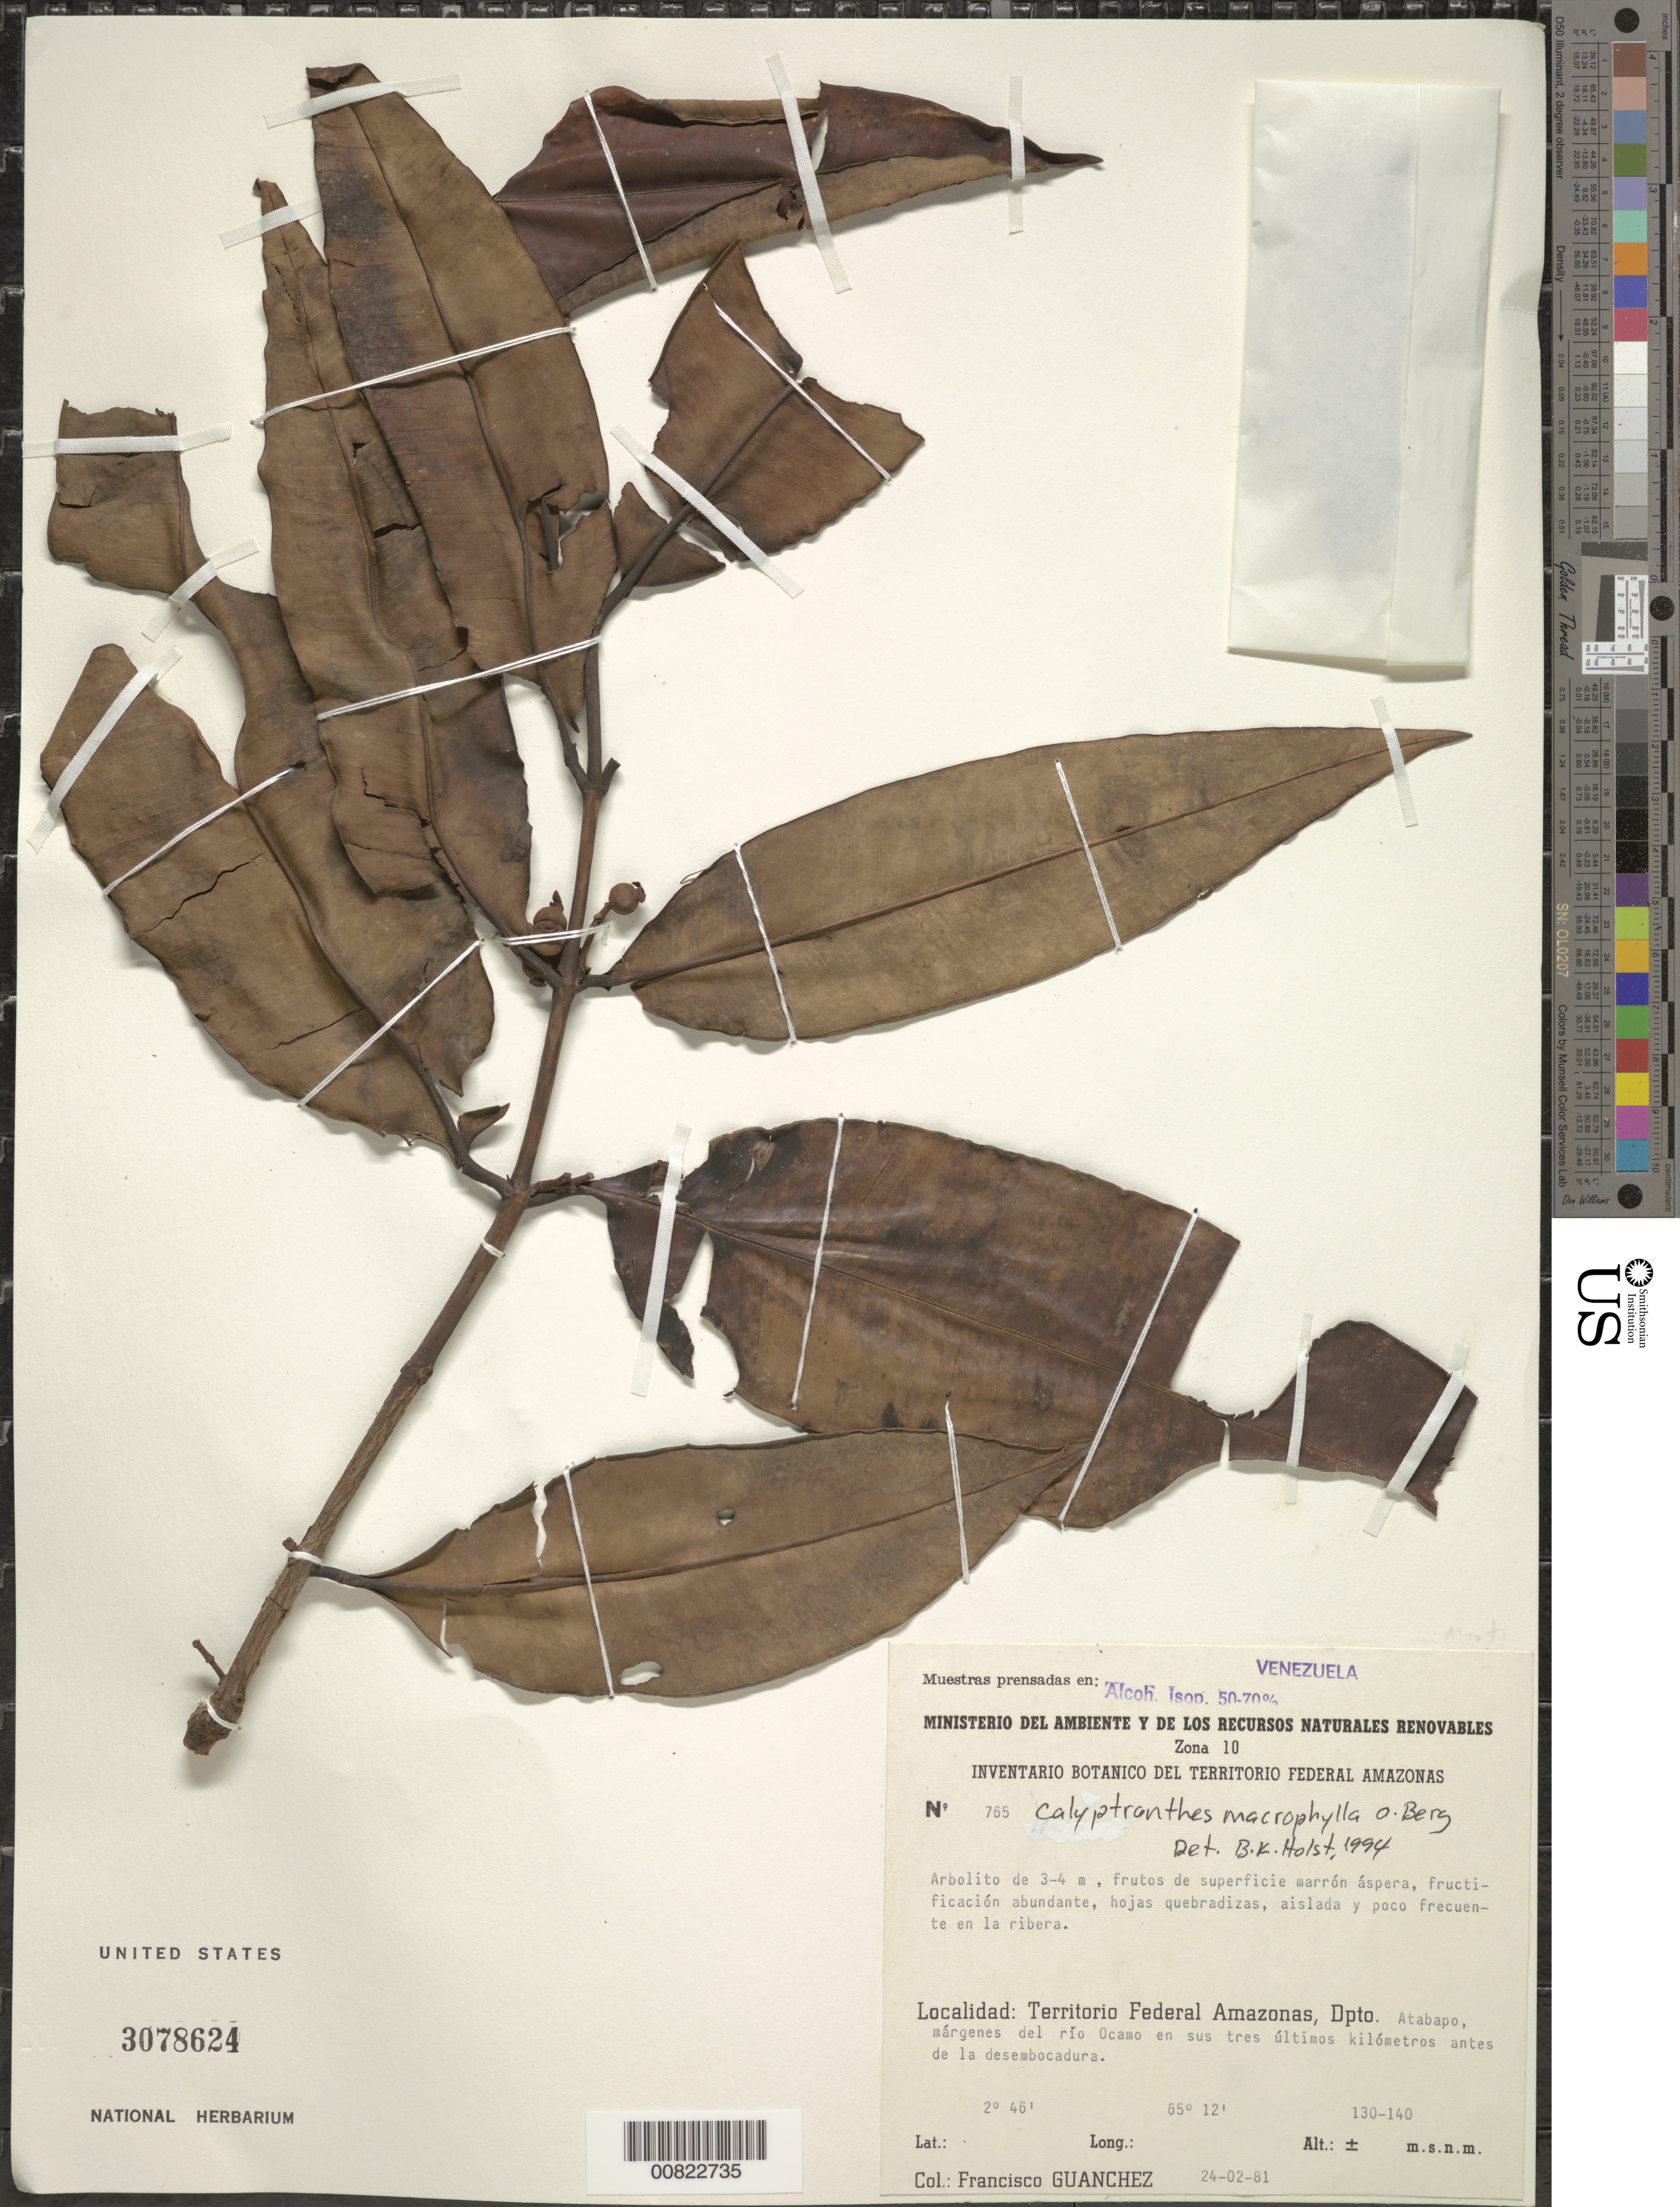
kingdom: Plantae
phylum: Tracheophyta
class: Magnoliopsida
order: Myrtales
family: Myrtaceae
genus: Myrcia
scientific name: Myrcia neospeciosa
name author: A.R. Lourenço & E. Lucas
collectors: F. Guánchez M.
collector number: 765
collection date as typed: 24-Feb-81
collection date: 1981-02-24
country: Venezuela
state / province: Amazonas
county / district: Atabapo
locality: Río Ocamo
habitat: Riverbank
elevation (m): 130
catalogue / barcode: US 3078624